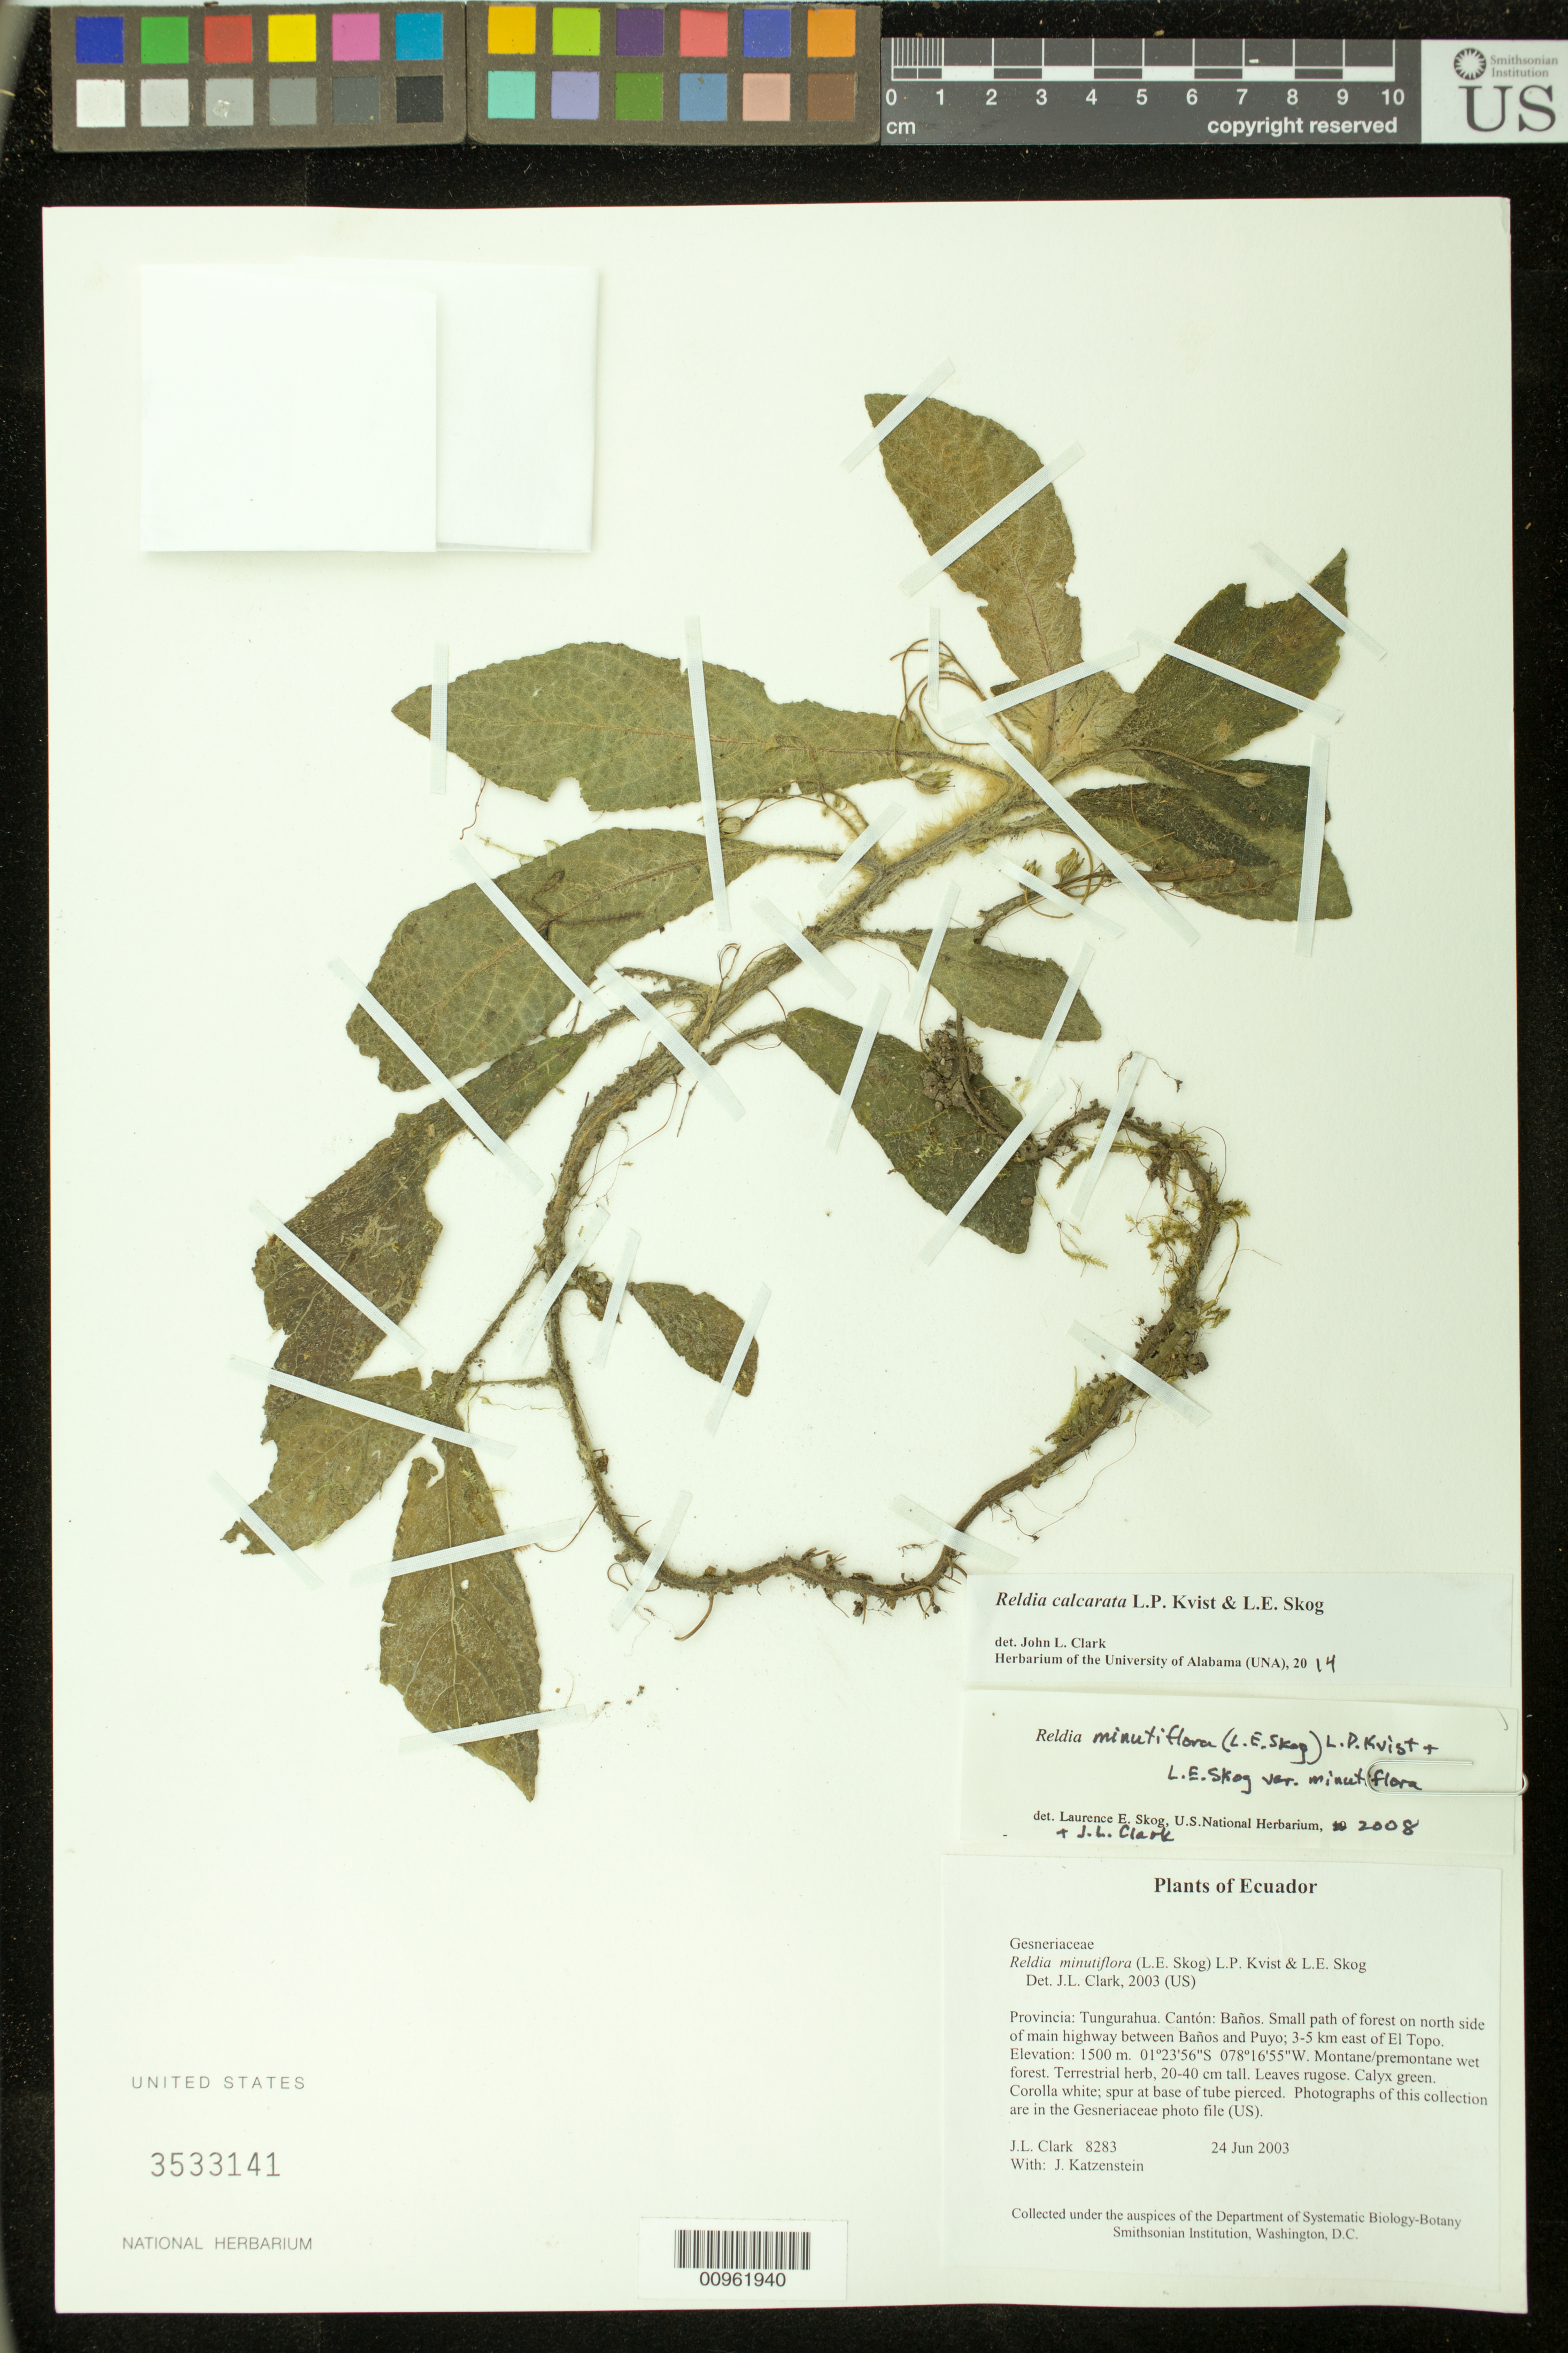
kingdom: Plantae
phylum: Tracheophyta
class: Magnoliopsida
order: Lamiales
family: Gesneriaceae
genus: Reldia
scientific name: Reldia calcarata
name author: L.P. Kvist & L.E. Skog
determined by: Clark, J. L., (SEL), The Marie Selby Botanical Garden (UNITED STATES)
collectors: J. L. Clark & J. Katzenstein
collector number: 8283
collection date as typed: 24 Jun 2003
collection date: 2003-06-24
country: Ecuador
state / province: Tungurahua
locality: Baños. Small path of forest on north side of main highway between Baños and Puyo; 3-5 km east of El Topo.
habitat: Montane/premontane wet forest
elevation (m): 1500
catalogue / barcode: US 3533141